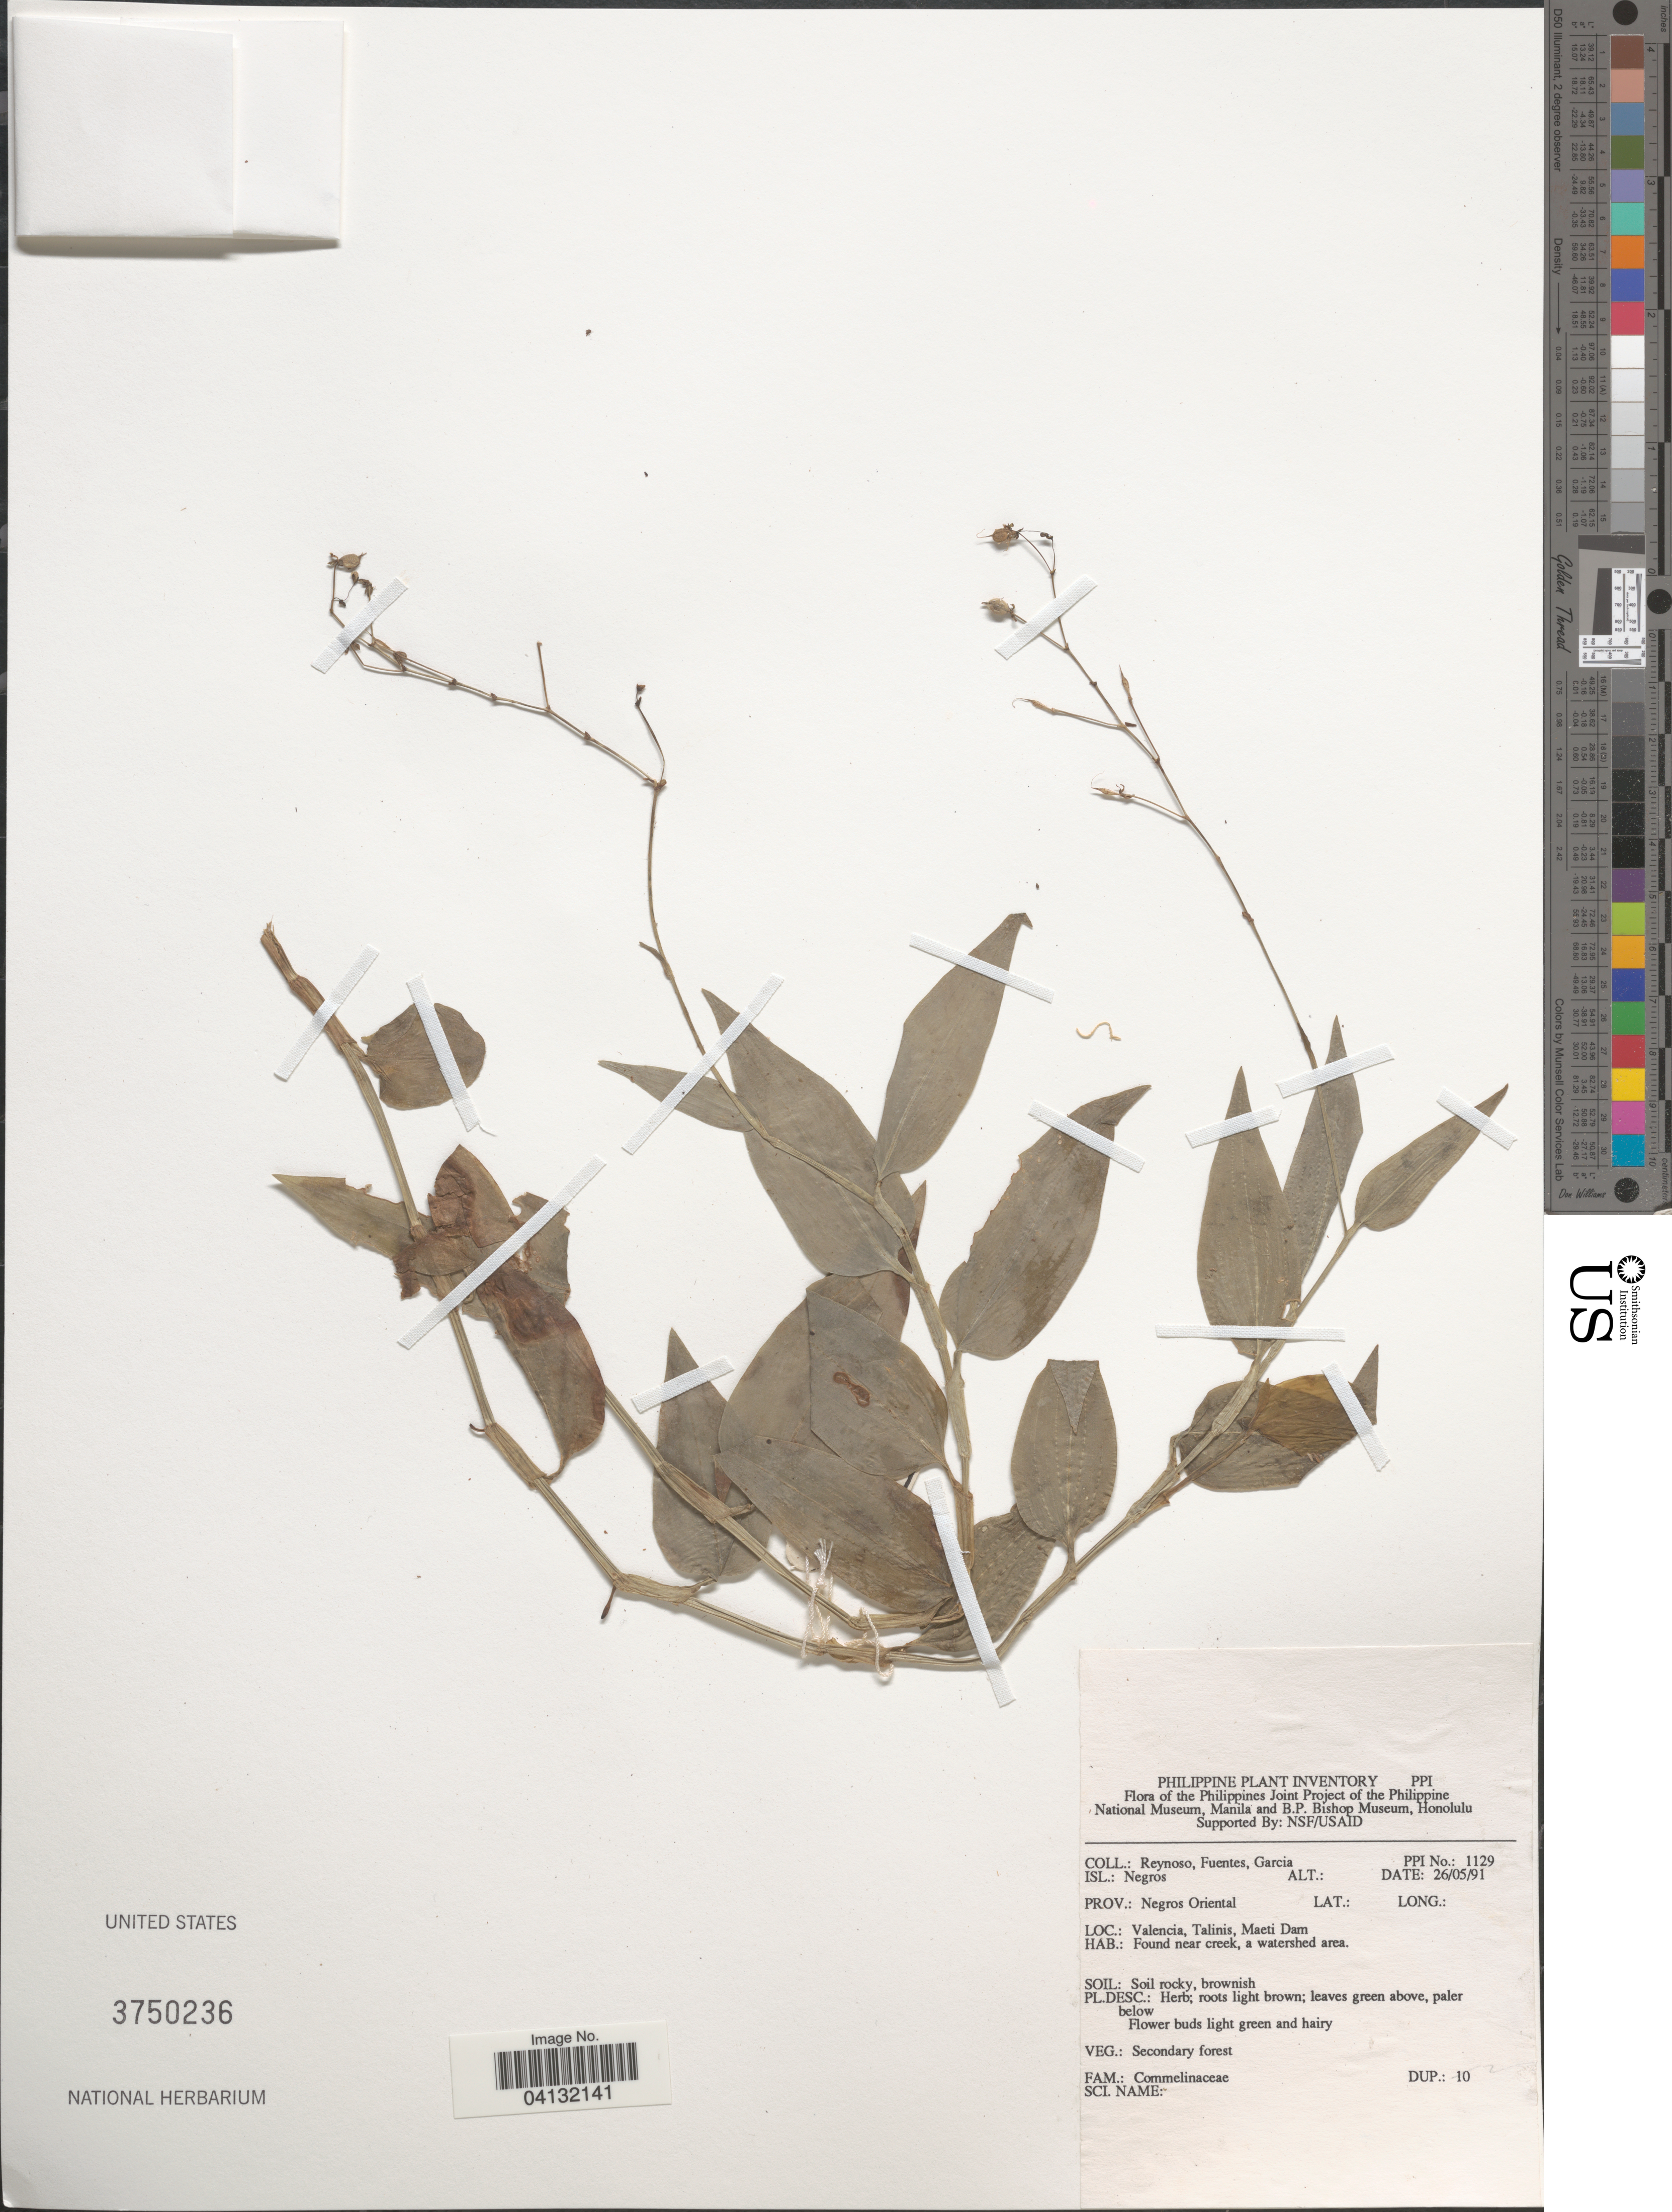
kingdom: Plantae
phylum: Tracheophyta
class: Liliopsida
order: Commelinales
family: Commelinaceae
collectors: E. Reynoso, -. Fuentes & H. Garcia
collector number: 1129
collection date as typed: Transcribed d/m/y: 26/5/91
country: Philippines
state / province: Central Visayas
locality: Isl.: Negros. Prov.: Negros Oriental. Valencia, Talinis, Maeti Dam.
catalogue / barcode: US 3750236